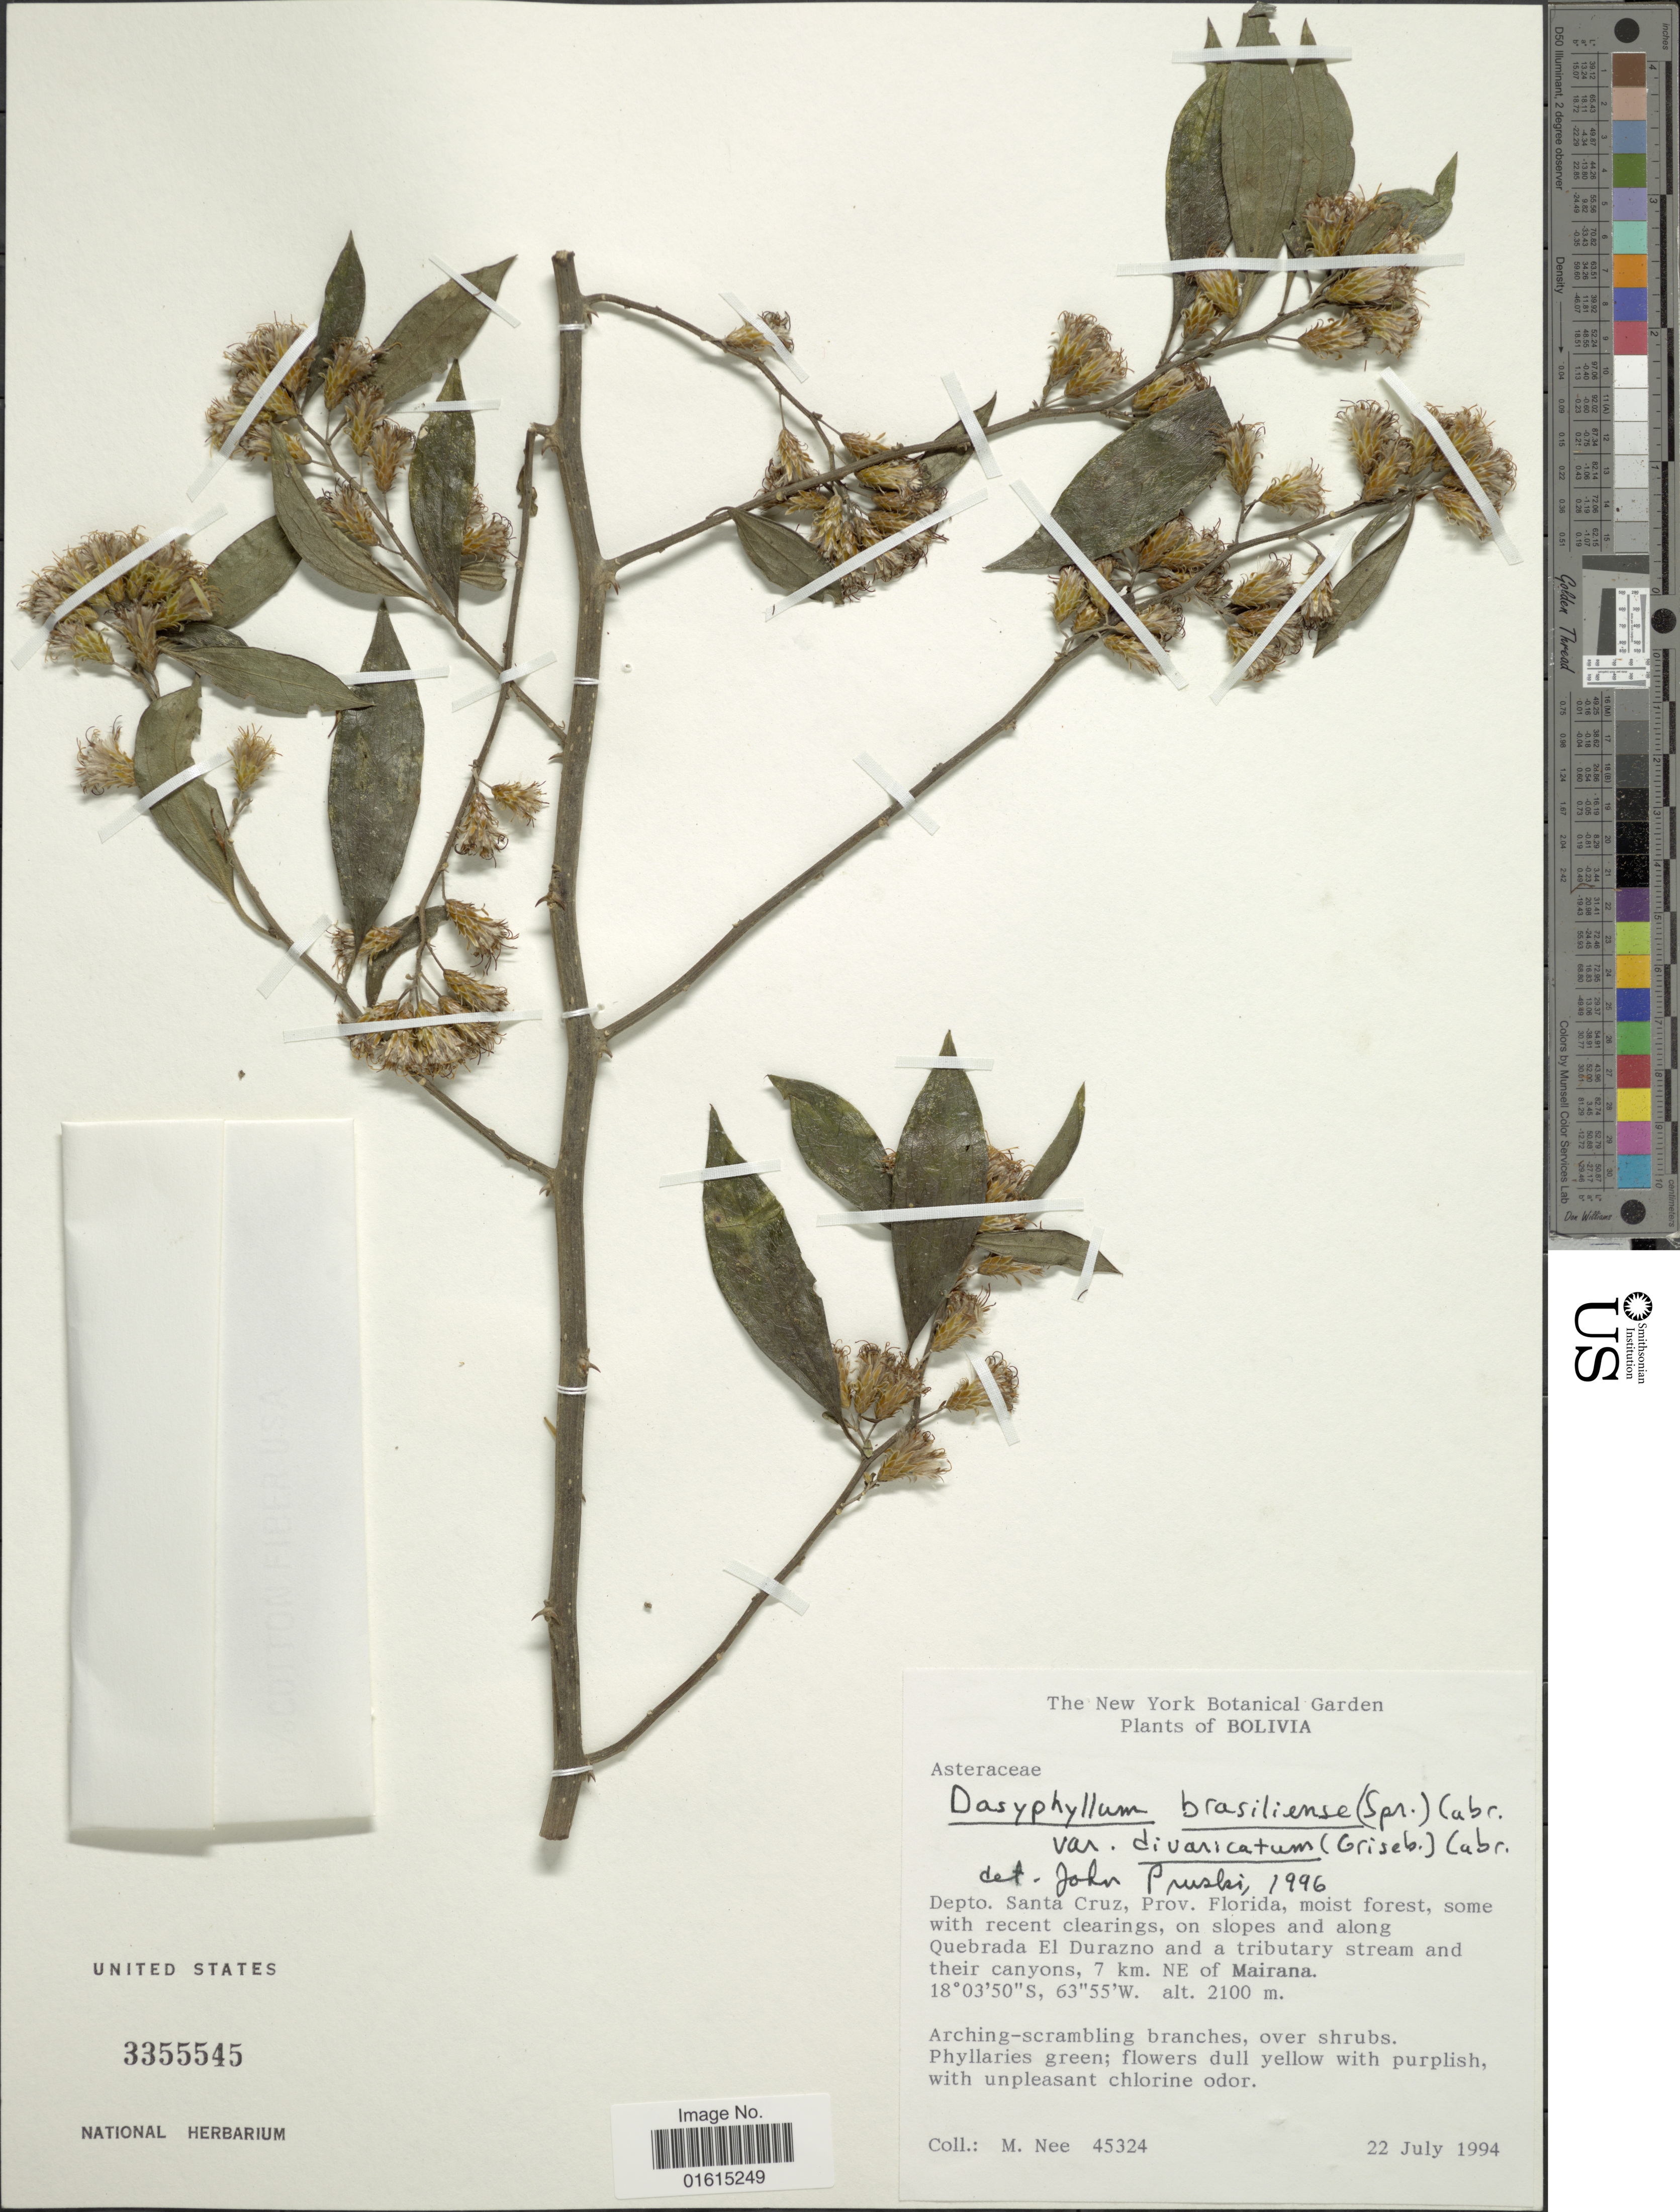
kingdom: Plantae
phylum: Tracheophyta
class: Magnoliopsida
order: Asterales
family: Asteraceae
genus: Dasyphyllum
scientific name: Dasyphyllum brasiliense var. divaricatum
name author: (Griseb.) Cabrera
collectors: M. Nee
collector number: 45324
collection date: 1994-07-22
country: Bolivia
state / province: Santa Cruz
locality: Depto. Santa Cruz, Prov. Florida, on slopes and along Quebrada El Durazno and a tributary stream and their canyons, 7 km NE of Mairana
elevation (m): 2100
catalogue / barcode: US 3355545